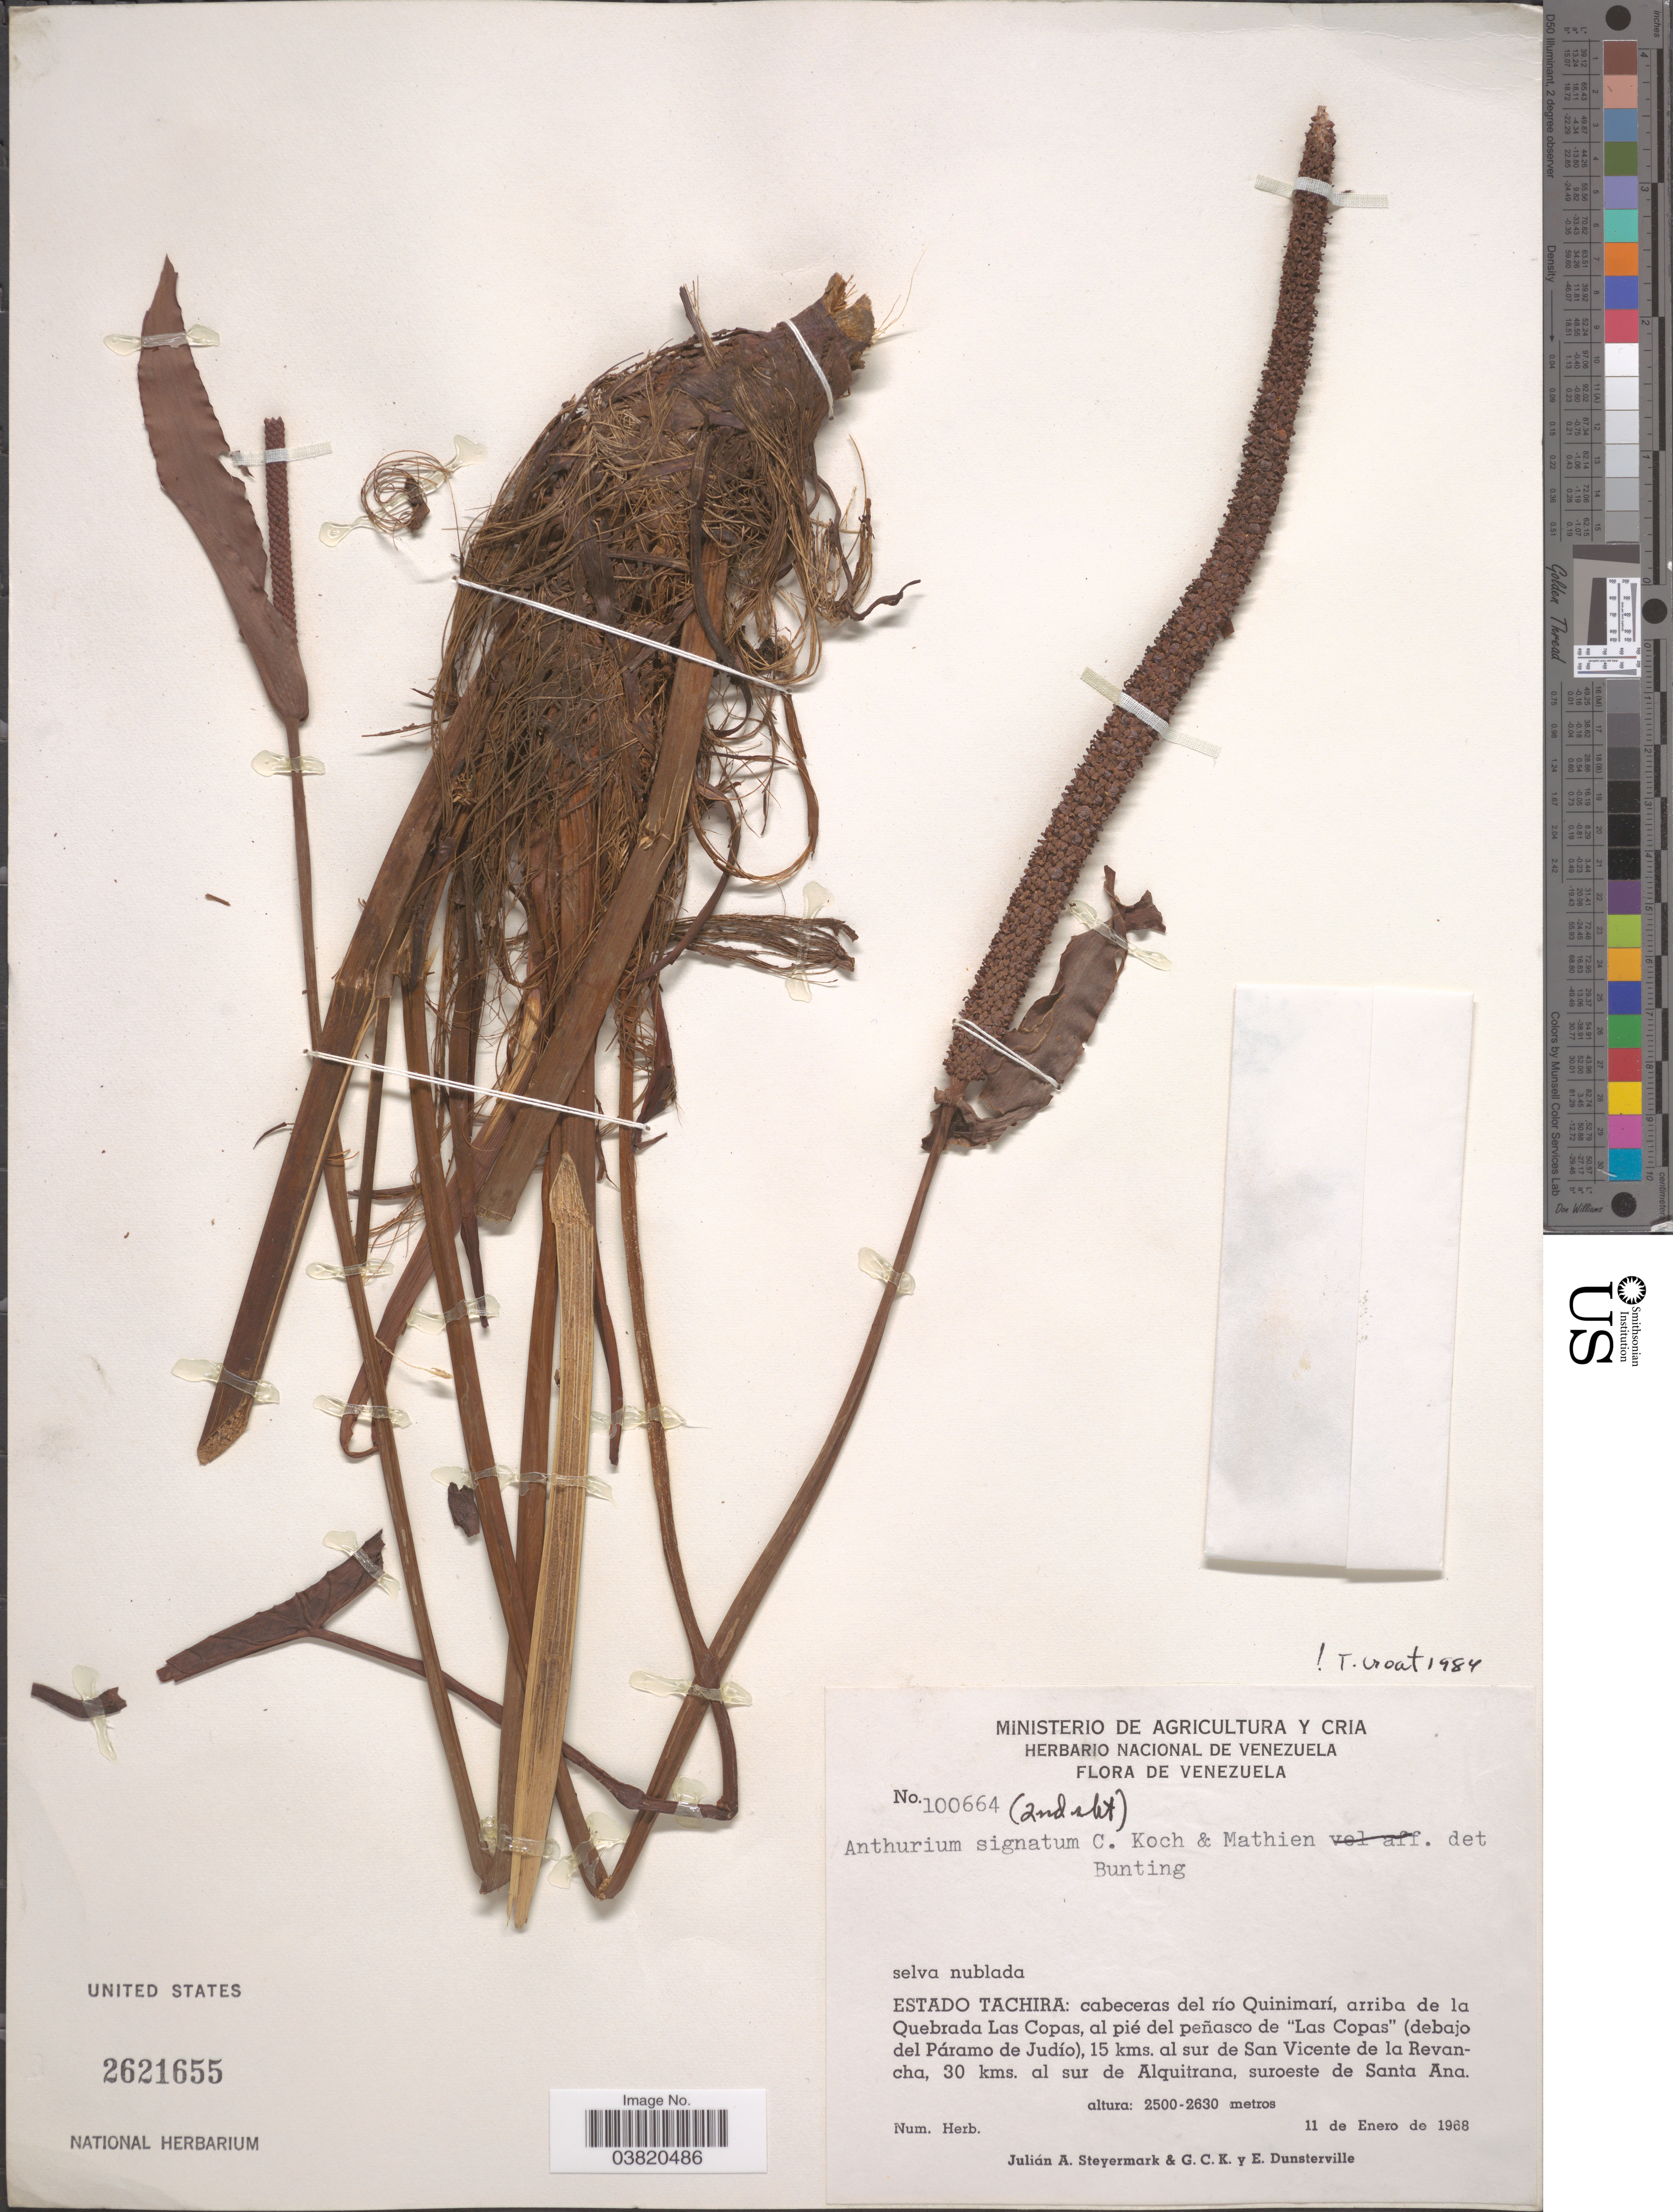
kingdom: Plantae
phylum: Tracheophyta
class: Liliopsida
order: Alismatales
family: Araceae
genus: Anthurium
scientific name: Anthurium signatum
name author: K. Koch & L. Mathieu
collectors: J. Steyermark, G. C. K. Dunsterville & E. Dunsterville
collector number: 100664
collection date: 1968-01-11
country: Venezuela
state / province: Tachira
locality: Cabeceras del río Quinimarí, arriba de la Quebrada Las Copas, al pié del peñasco de "Las Copas" (debajo del Páramo de Judío), 15 kms. al sur de San Vicente de la Revancha, 30 kms. al sur de Alquitrana, suroeste de Santa Ana.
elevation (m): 2500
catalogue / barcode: US 2621655